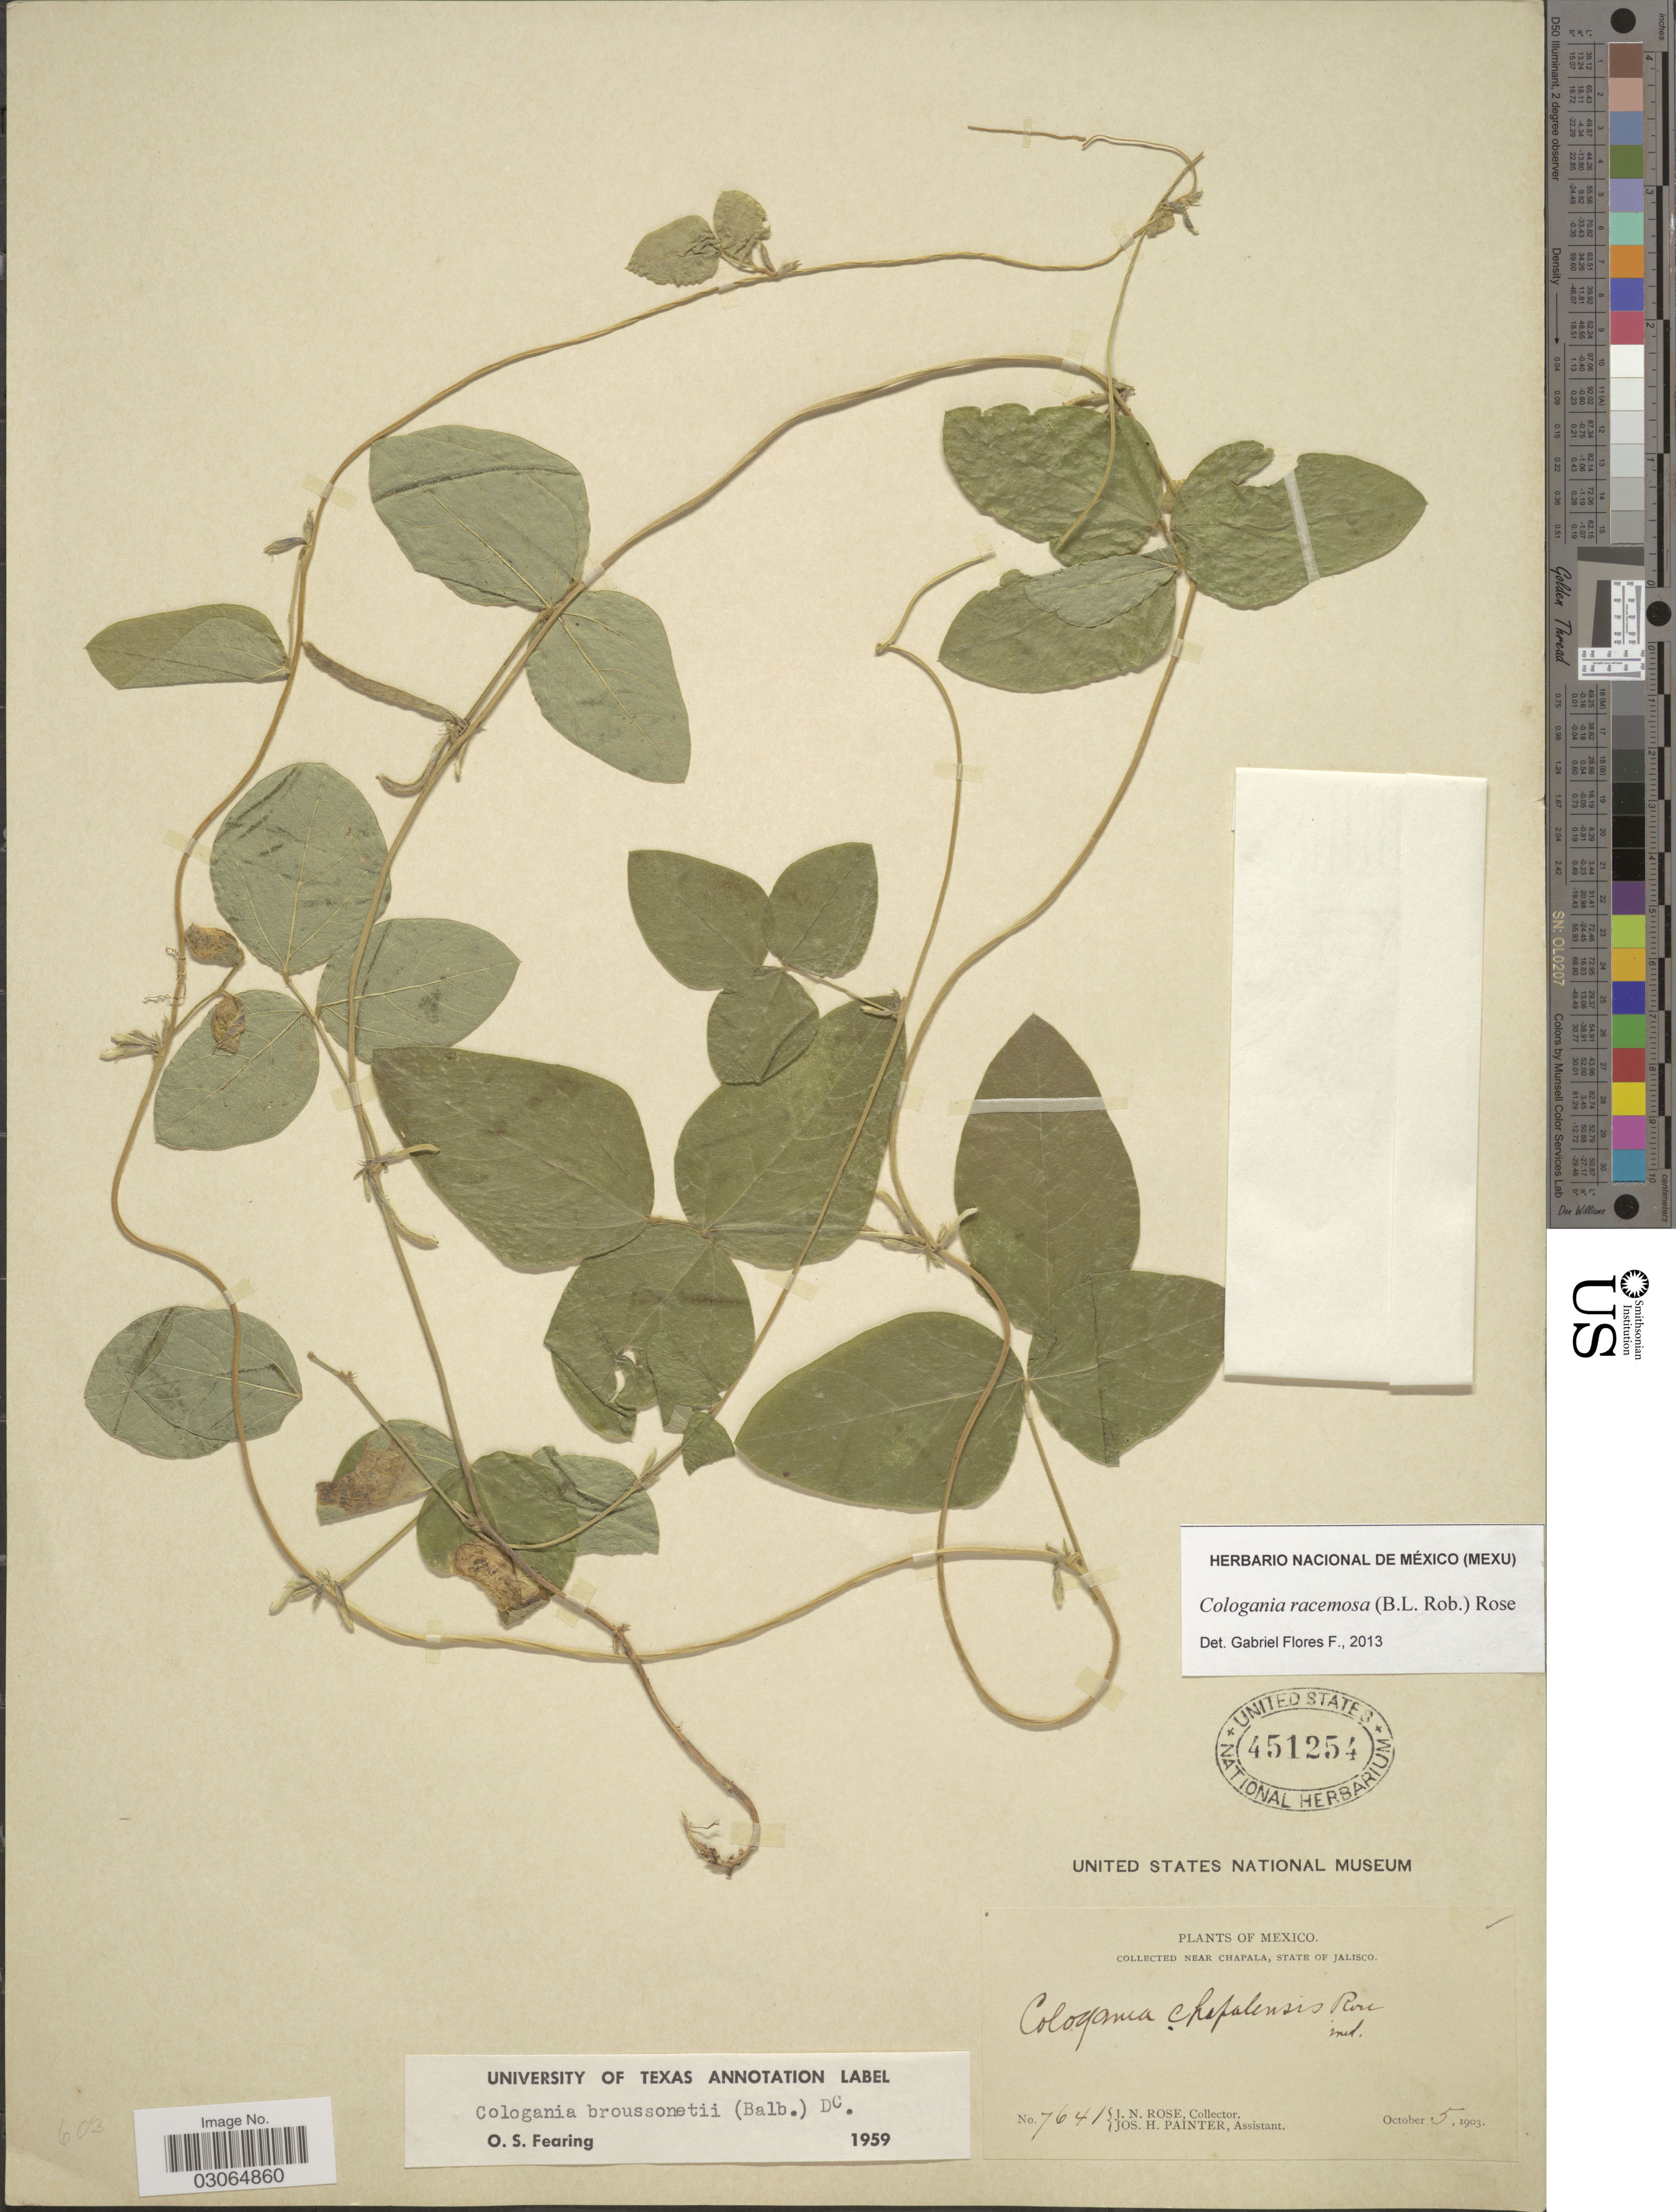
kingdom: Plantae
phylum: Tracheophyta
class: Magnoliopsida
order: Fabales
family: Fabaceae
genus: Cologania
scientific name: Cologania racemosa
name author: (B.L. Rob.) Rose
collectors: J. N. Rose & J. H. Painter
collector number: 7641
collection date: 1903-10-05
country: Mexico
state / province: Jalisco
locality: Near Chapala.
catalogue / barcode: US 451254